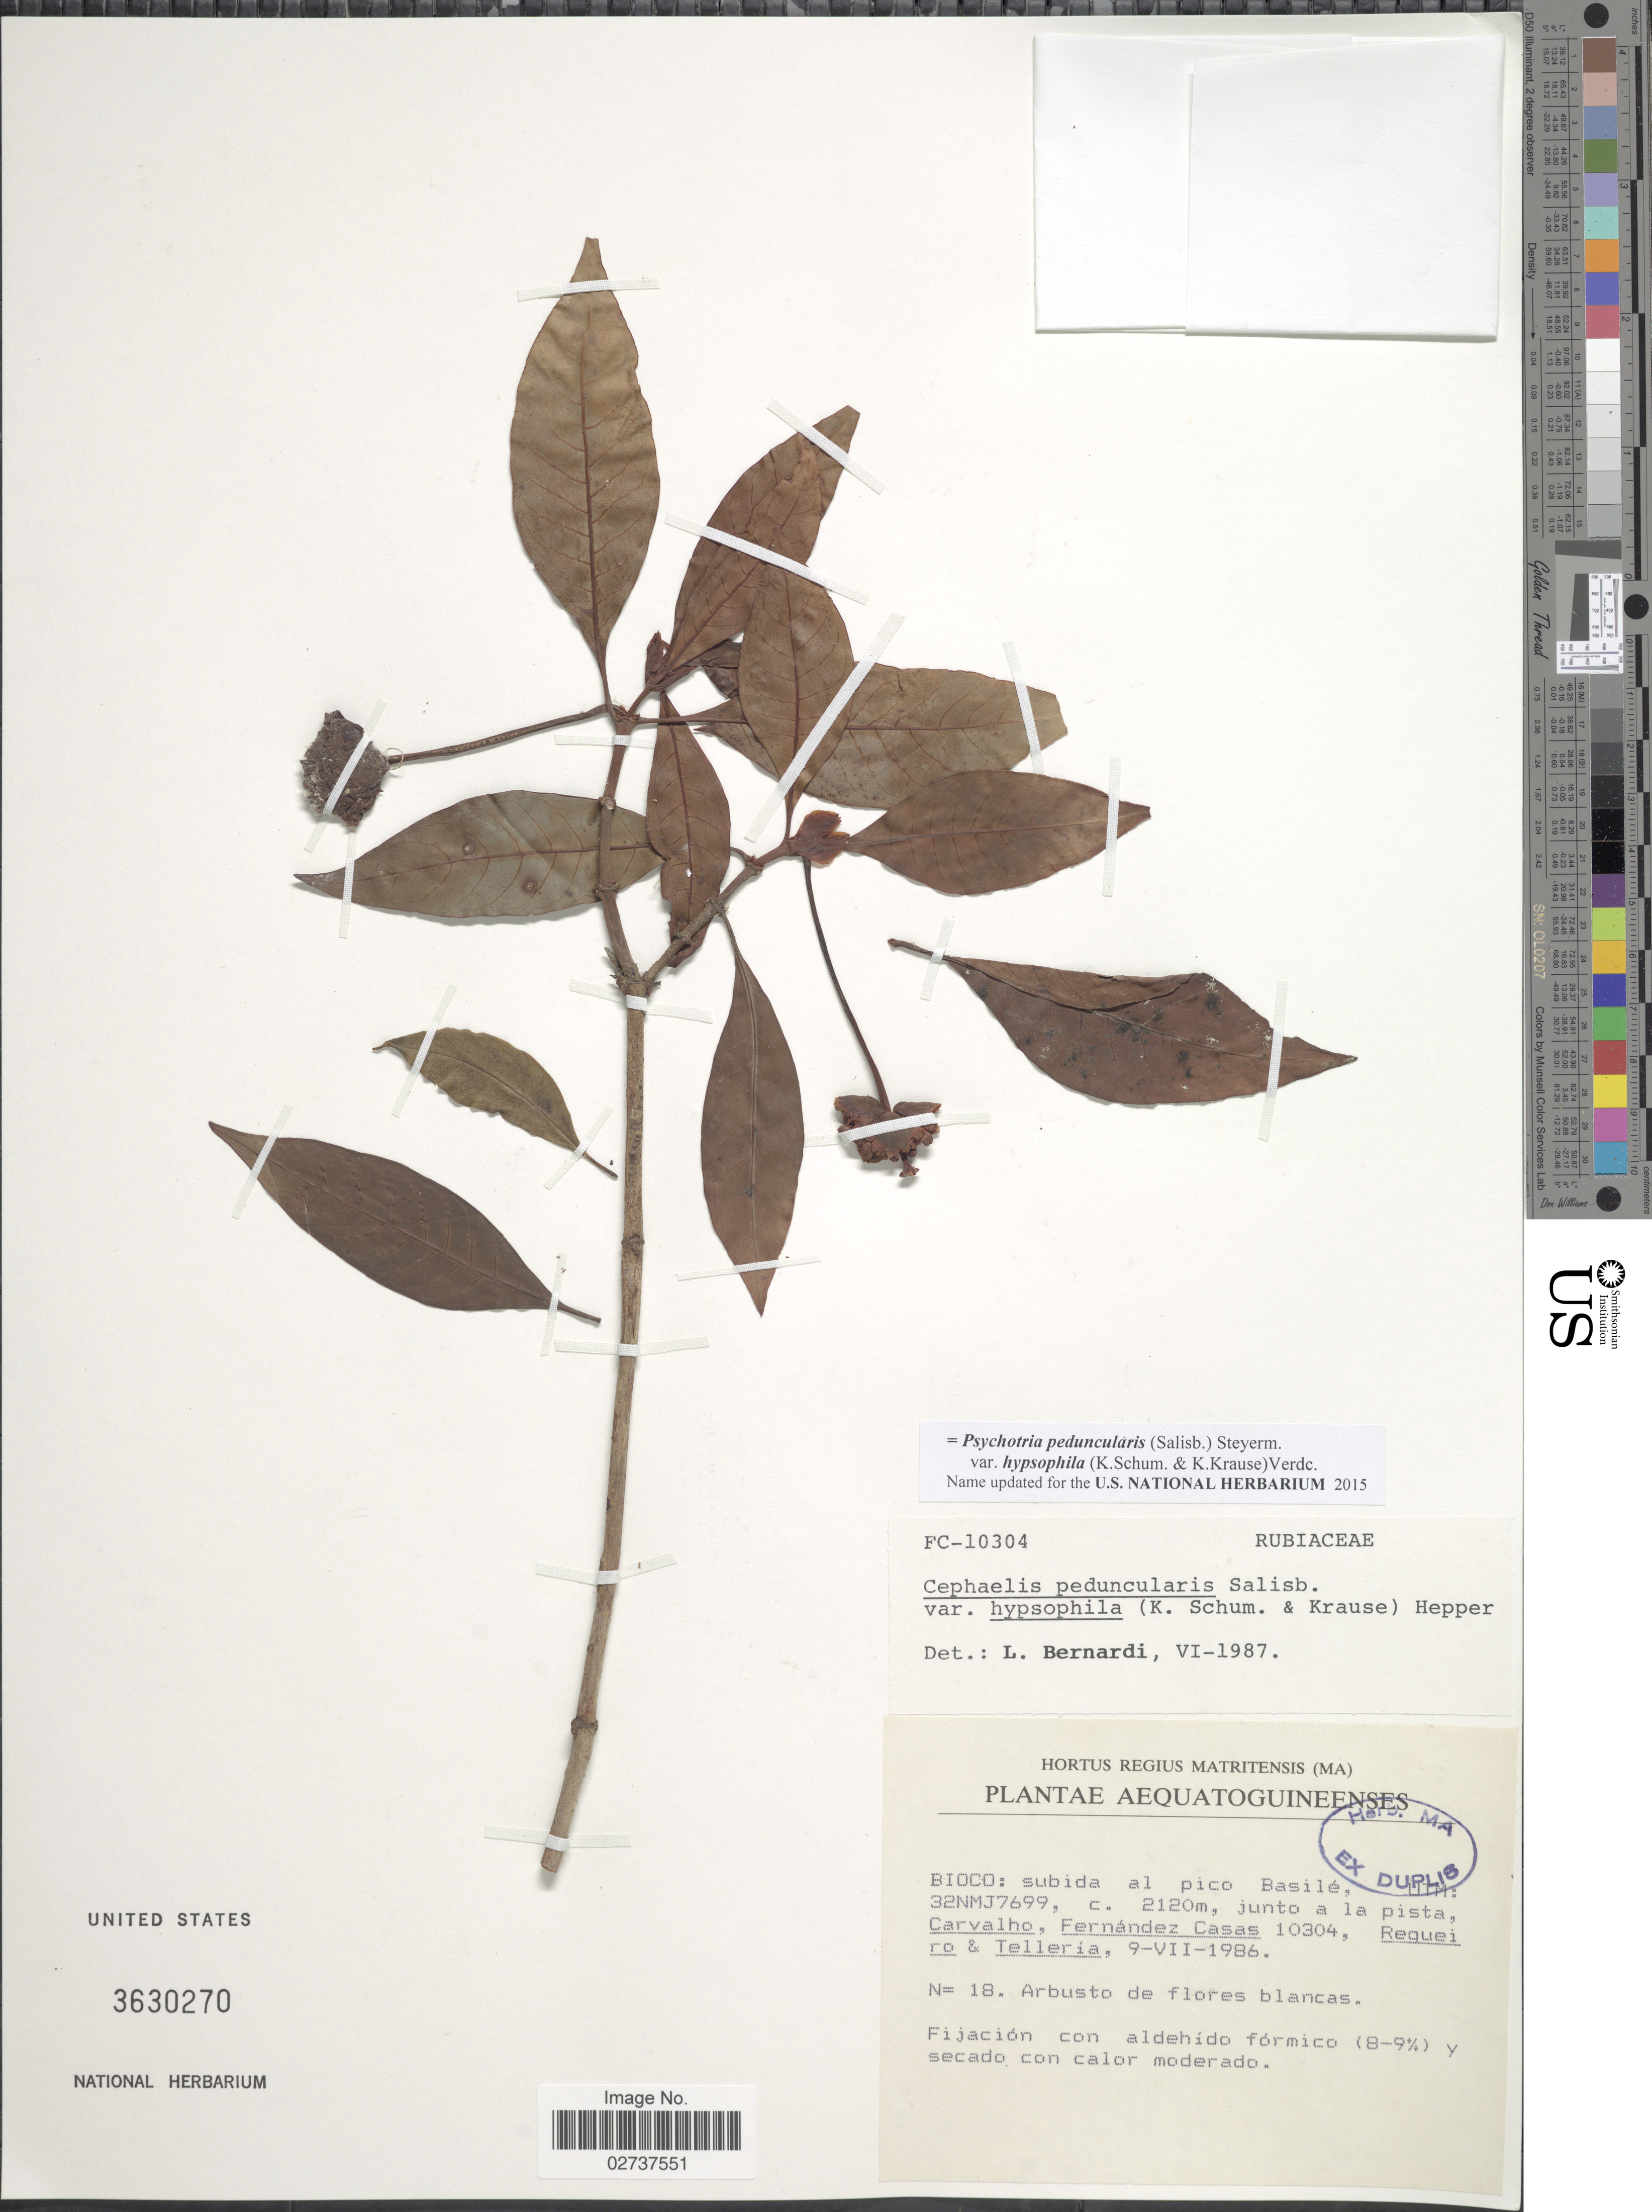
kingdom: Plantae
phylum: Tracheophyta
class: Magnoliopsida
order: Gentianales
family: Rubiaceae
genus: Psychotria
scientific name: Psychotria peduncularis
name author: (Salisb.) Steyerm.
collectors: Carvalho, --, F. Casas, Requeiro, -- & -. Telleria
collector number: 10304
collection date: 1986-07-09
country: Equatorial Guinea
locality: Aequatoguineenses, Bioco: subida al pico Basile, UTM: 32NMJ7699.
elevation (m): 2120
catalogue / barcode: US 3630270